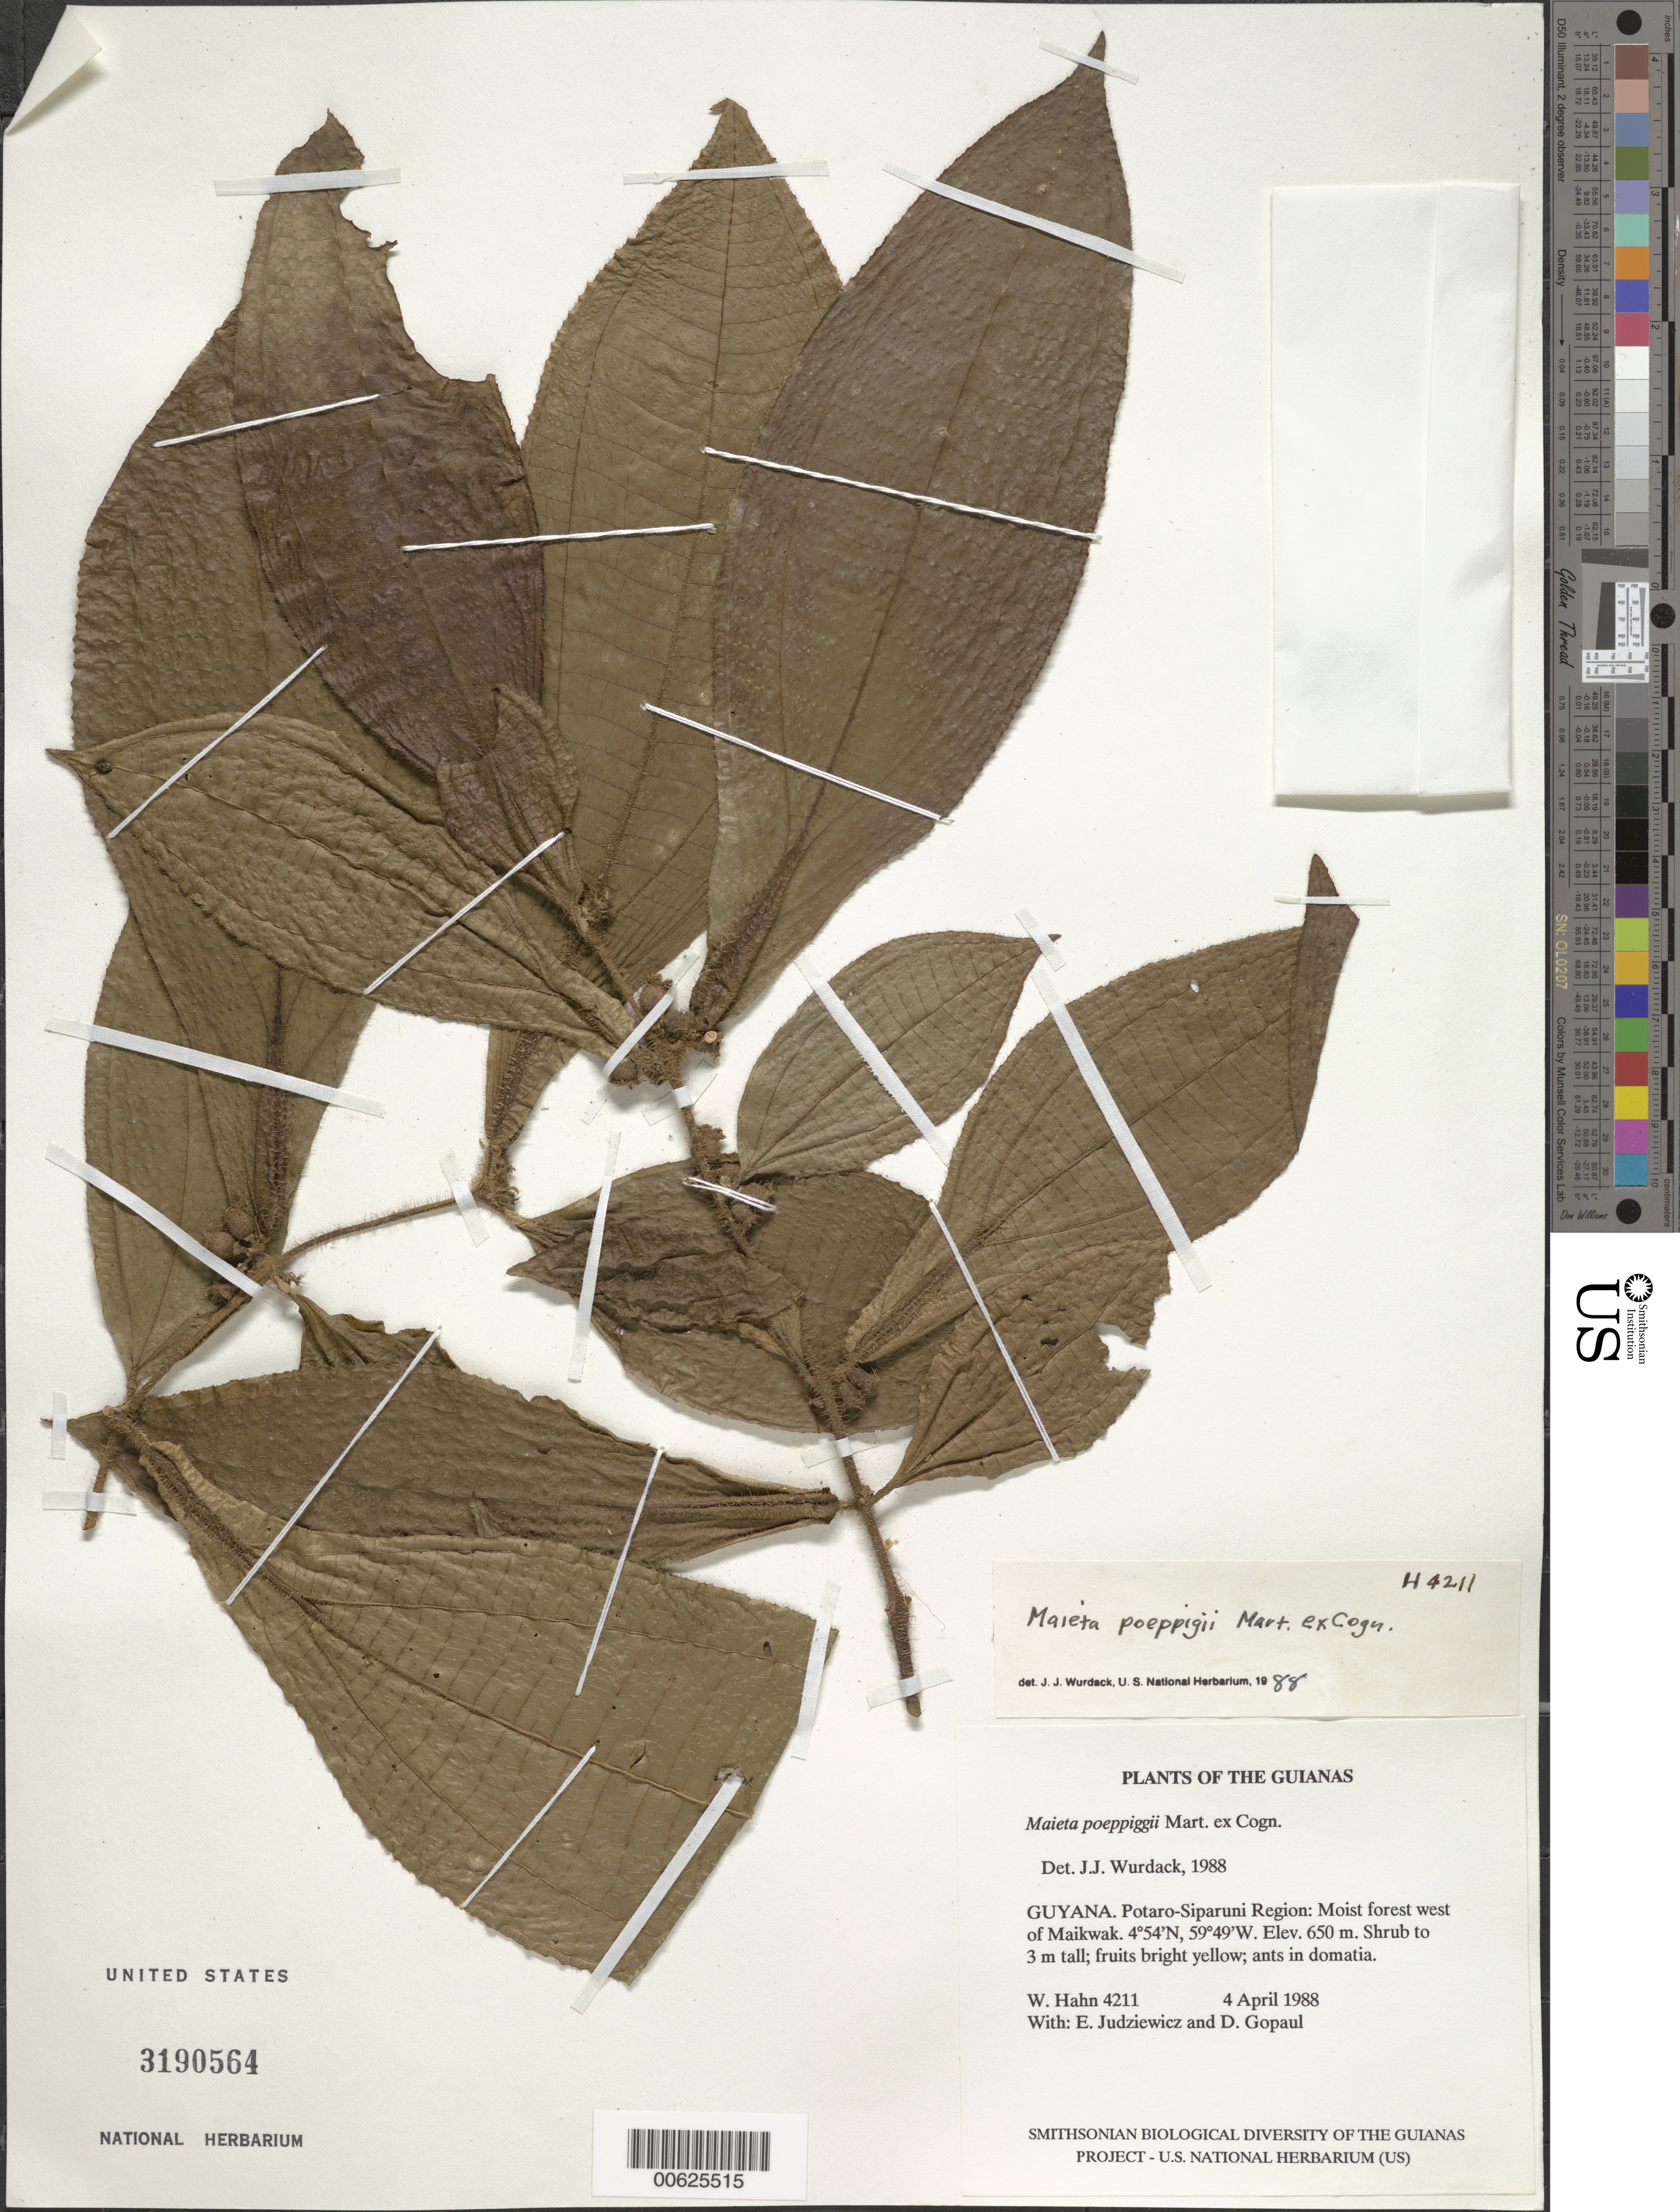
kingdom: Plantae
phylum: Tracheophyta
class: Magnoliopsida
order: Myrtales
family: Melastomataceae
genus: Maieta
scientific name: Maieta poeppigii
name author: Mart. ex Cogn.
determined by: Wurdack, John J., (US), US (UNITED STATES)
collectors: W. Hahn, E. J. Judziewicz & D. Gopaul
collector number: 4211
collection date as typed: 4 April 1988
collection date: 1988-04-04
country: Guyana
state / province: Potaro-Siparuni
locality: West of Maikwak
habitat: Moist forest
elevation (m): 650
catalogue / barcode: US 3190564